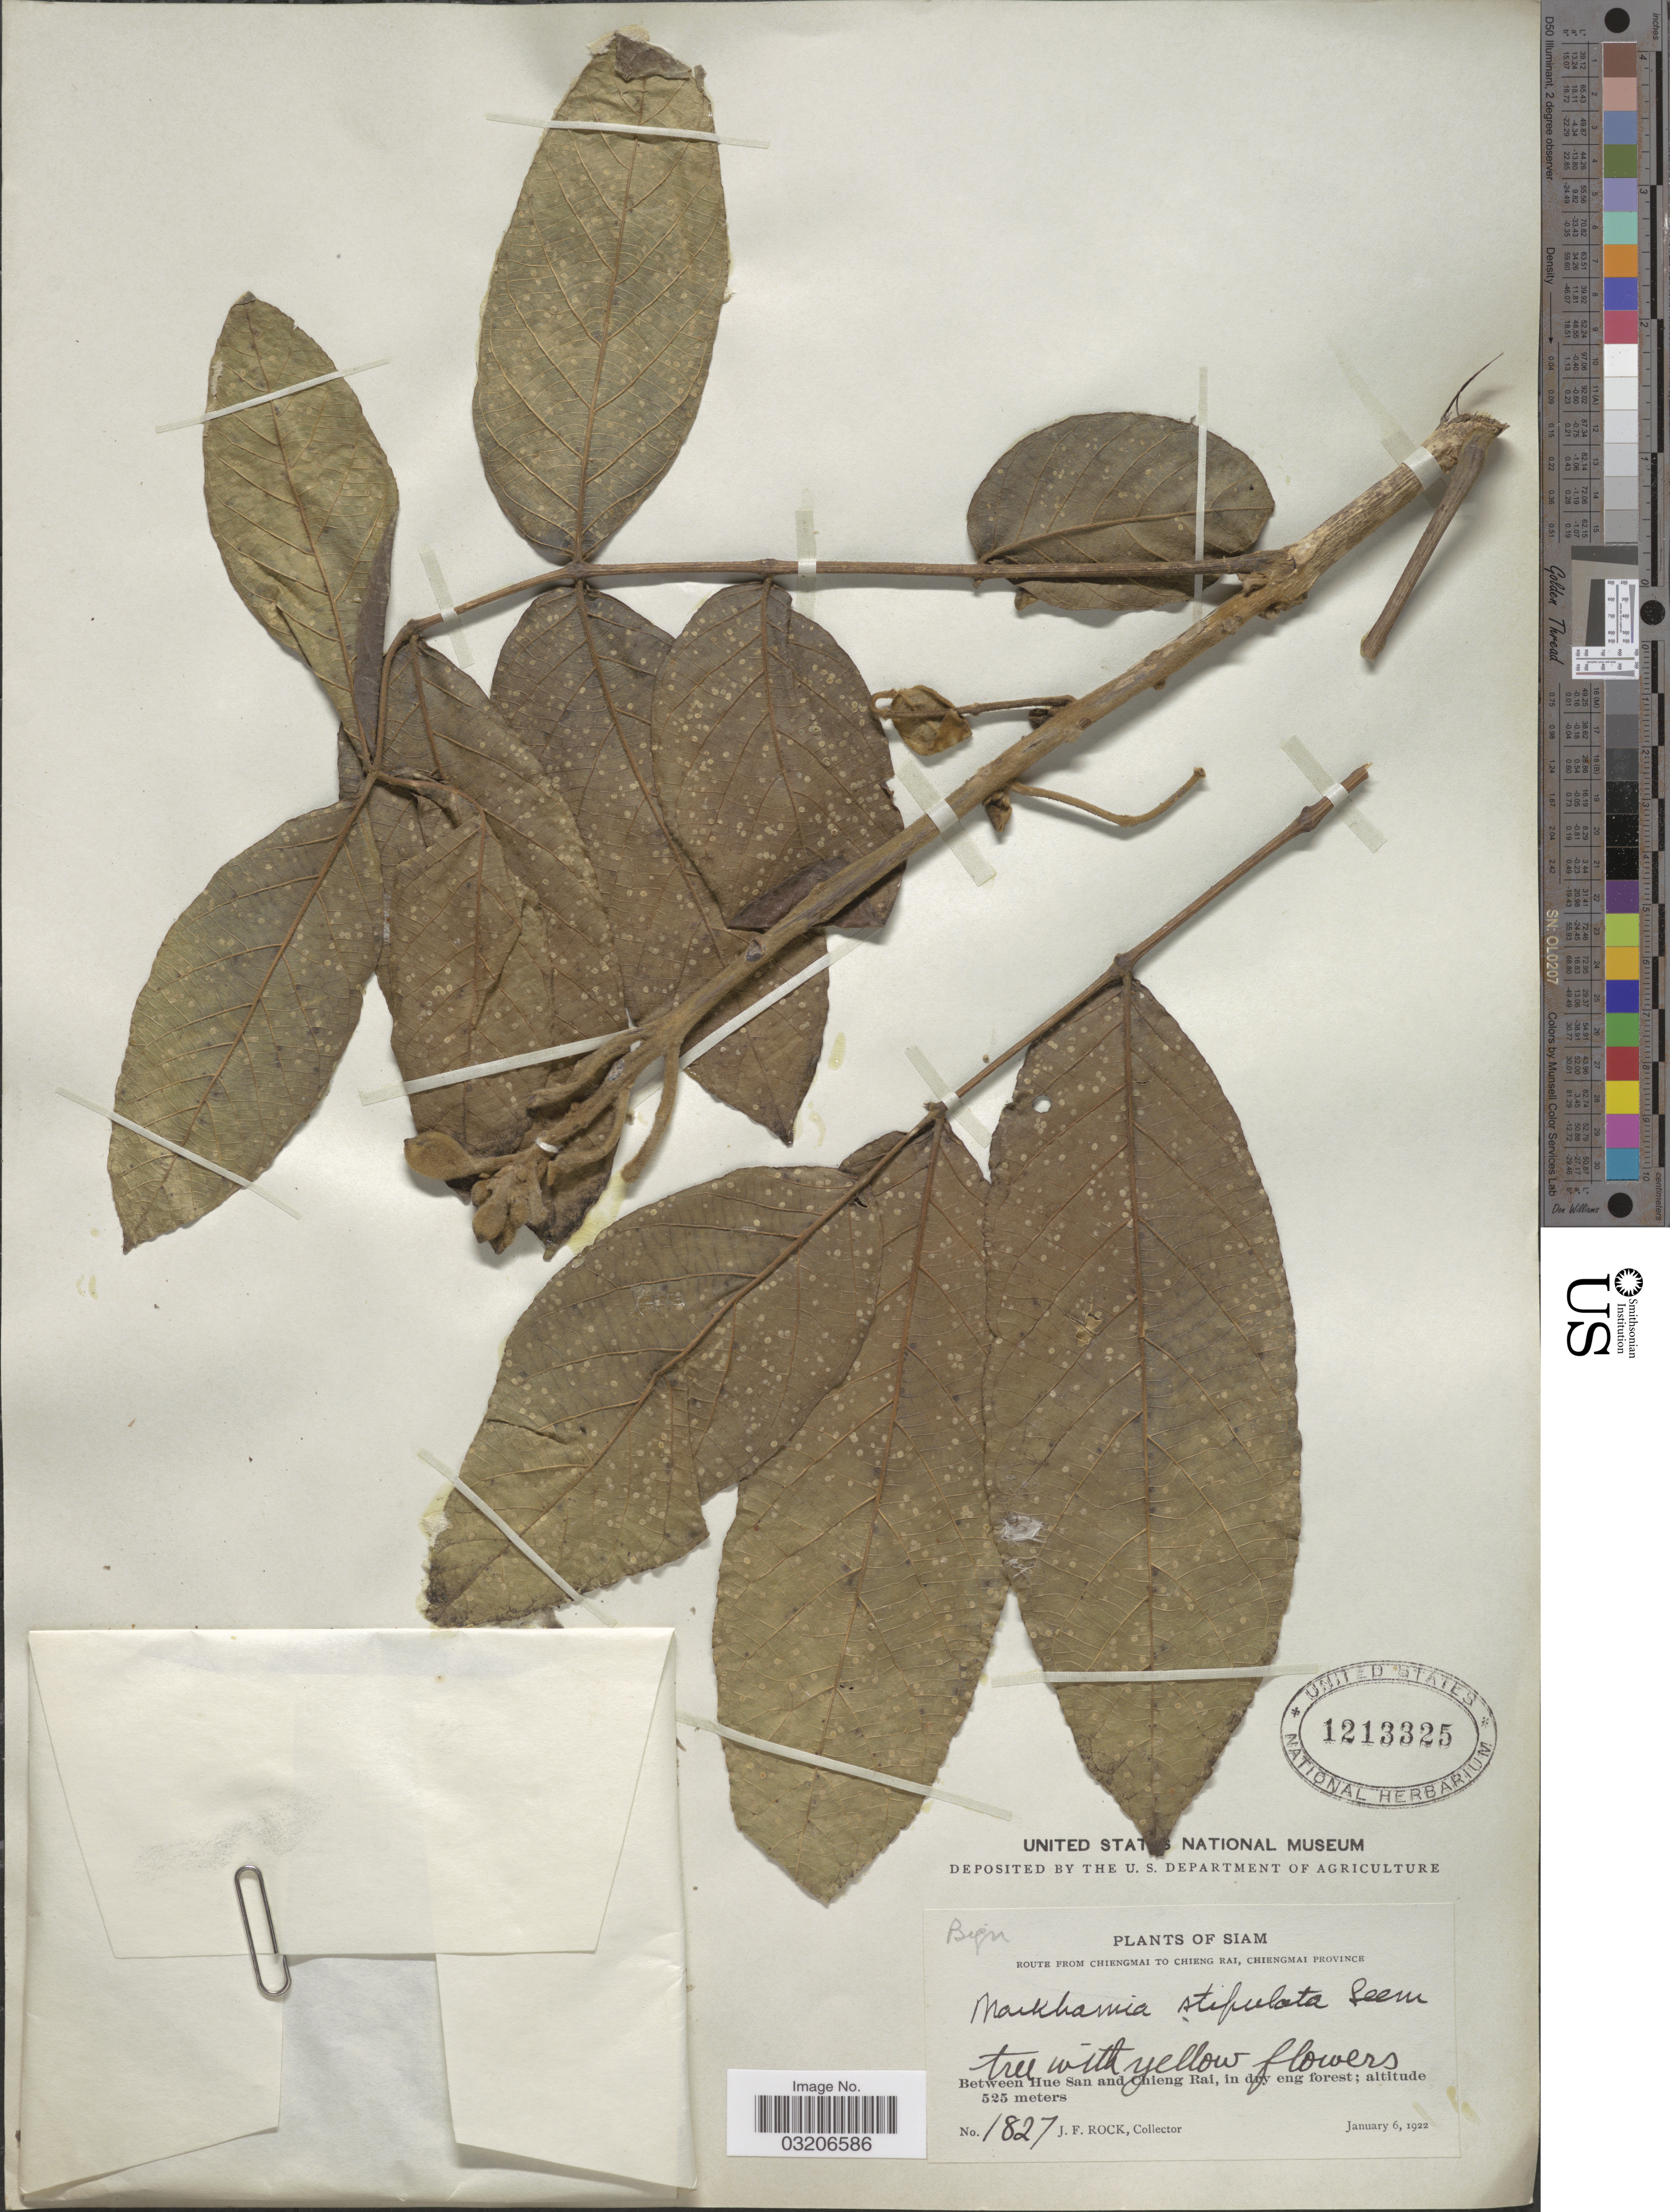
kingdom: Plantae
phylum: Tracheophyta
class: Magnoliopsida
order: Lamiales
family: Bignoniaceae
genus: Markhamia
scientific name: Markhamia stipulata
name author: (Wall.) Seem.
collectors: J. Rock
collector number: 1827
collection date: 1922-01-06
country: Thailand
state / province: Chiang Mai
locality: Siam. Route from Chiengmai to Chieng Rai, Chiengmai Province. Between Hue San and Chieng Rai.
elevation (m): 525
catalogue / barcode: US 1213325